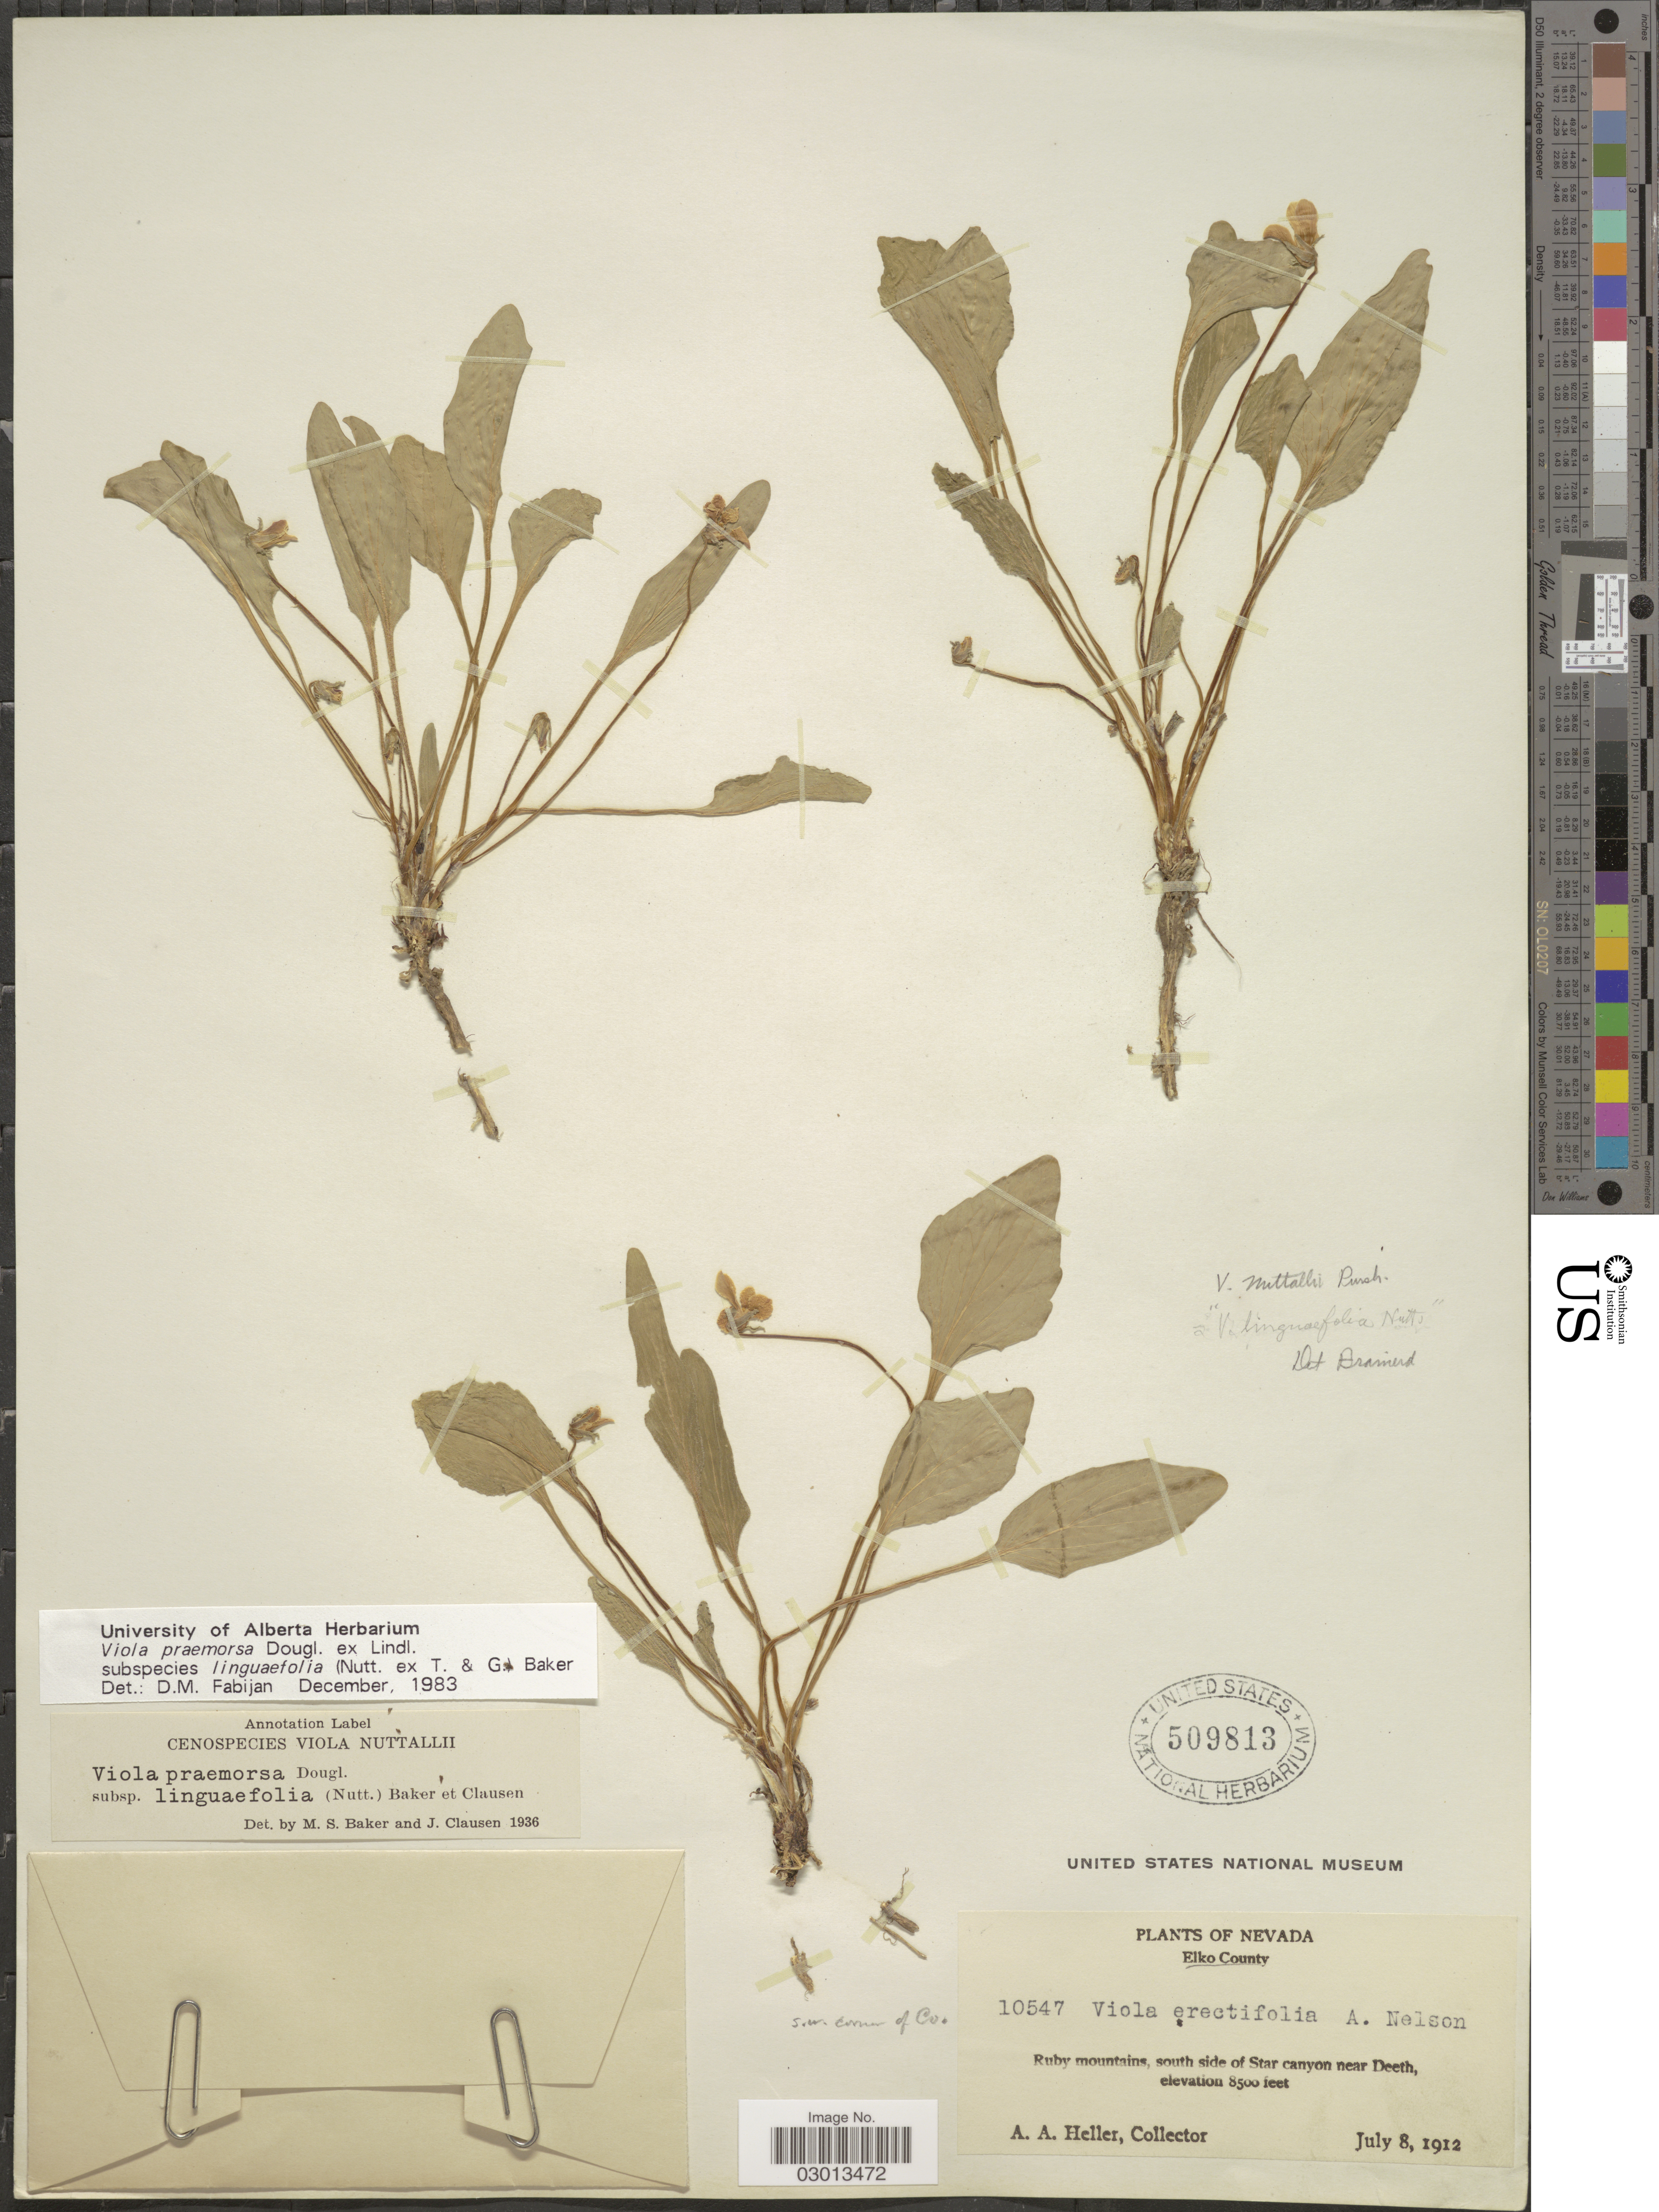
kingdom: Plantae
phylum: Tracheophyta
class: Magnoliopsida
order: Malpighiales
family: Violaceae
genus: Viola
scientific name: Viola praemorsa subsp. linguifolia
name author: (Nutt.) M.S. Baker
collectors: A. A. Heller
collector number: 10547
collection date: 1912-07-08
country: United States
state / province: Nevada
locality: Elko County. Ruby Mountains, south side of Star canyon near Deeth. S.W. corner of Co.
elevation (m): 2591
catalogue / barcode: US 509813